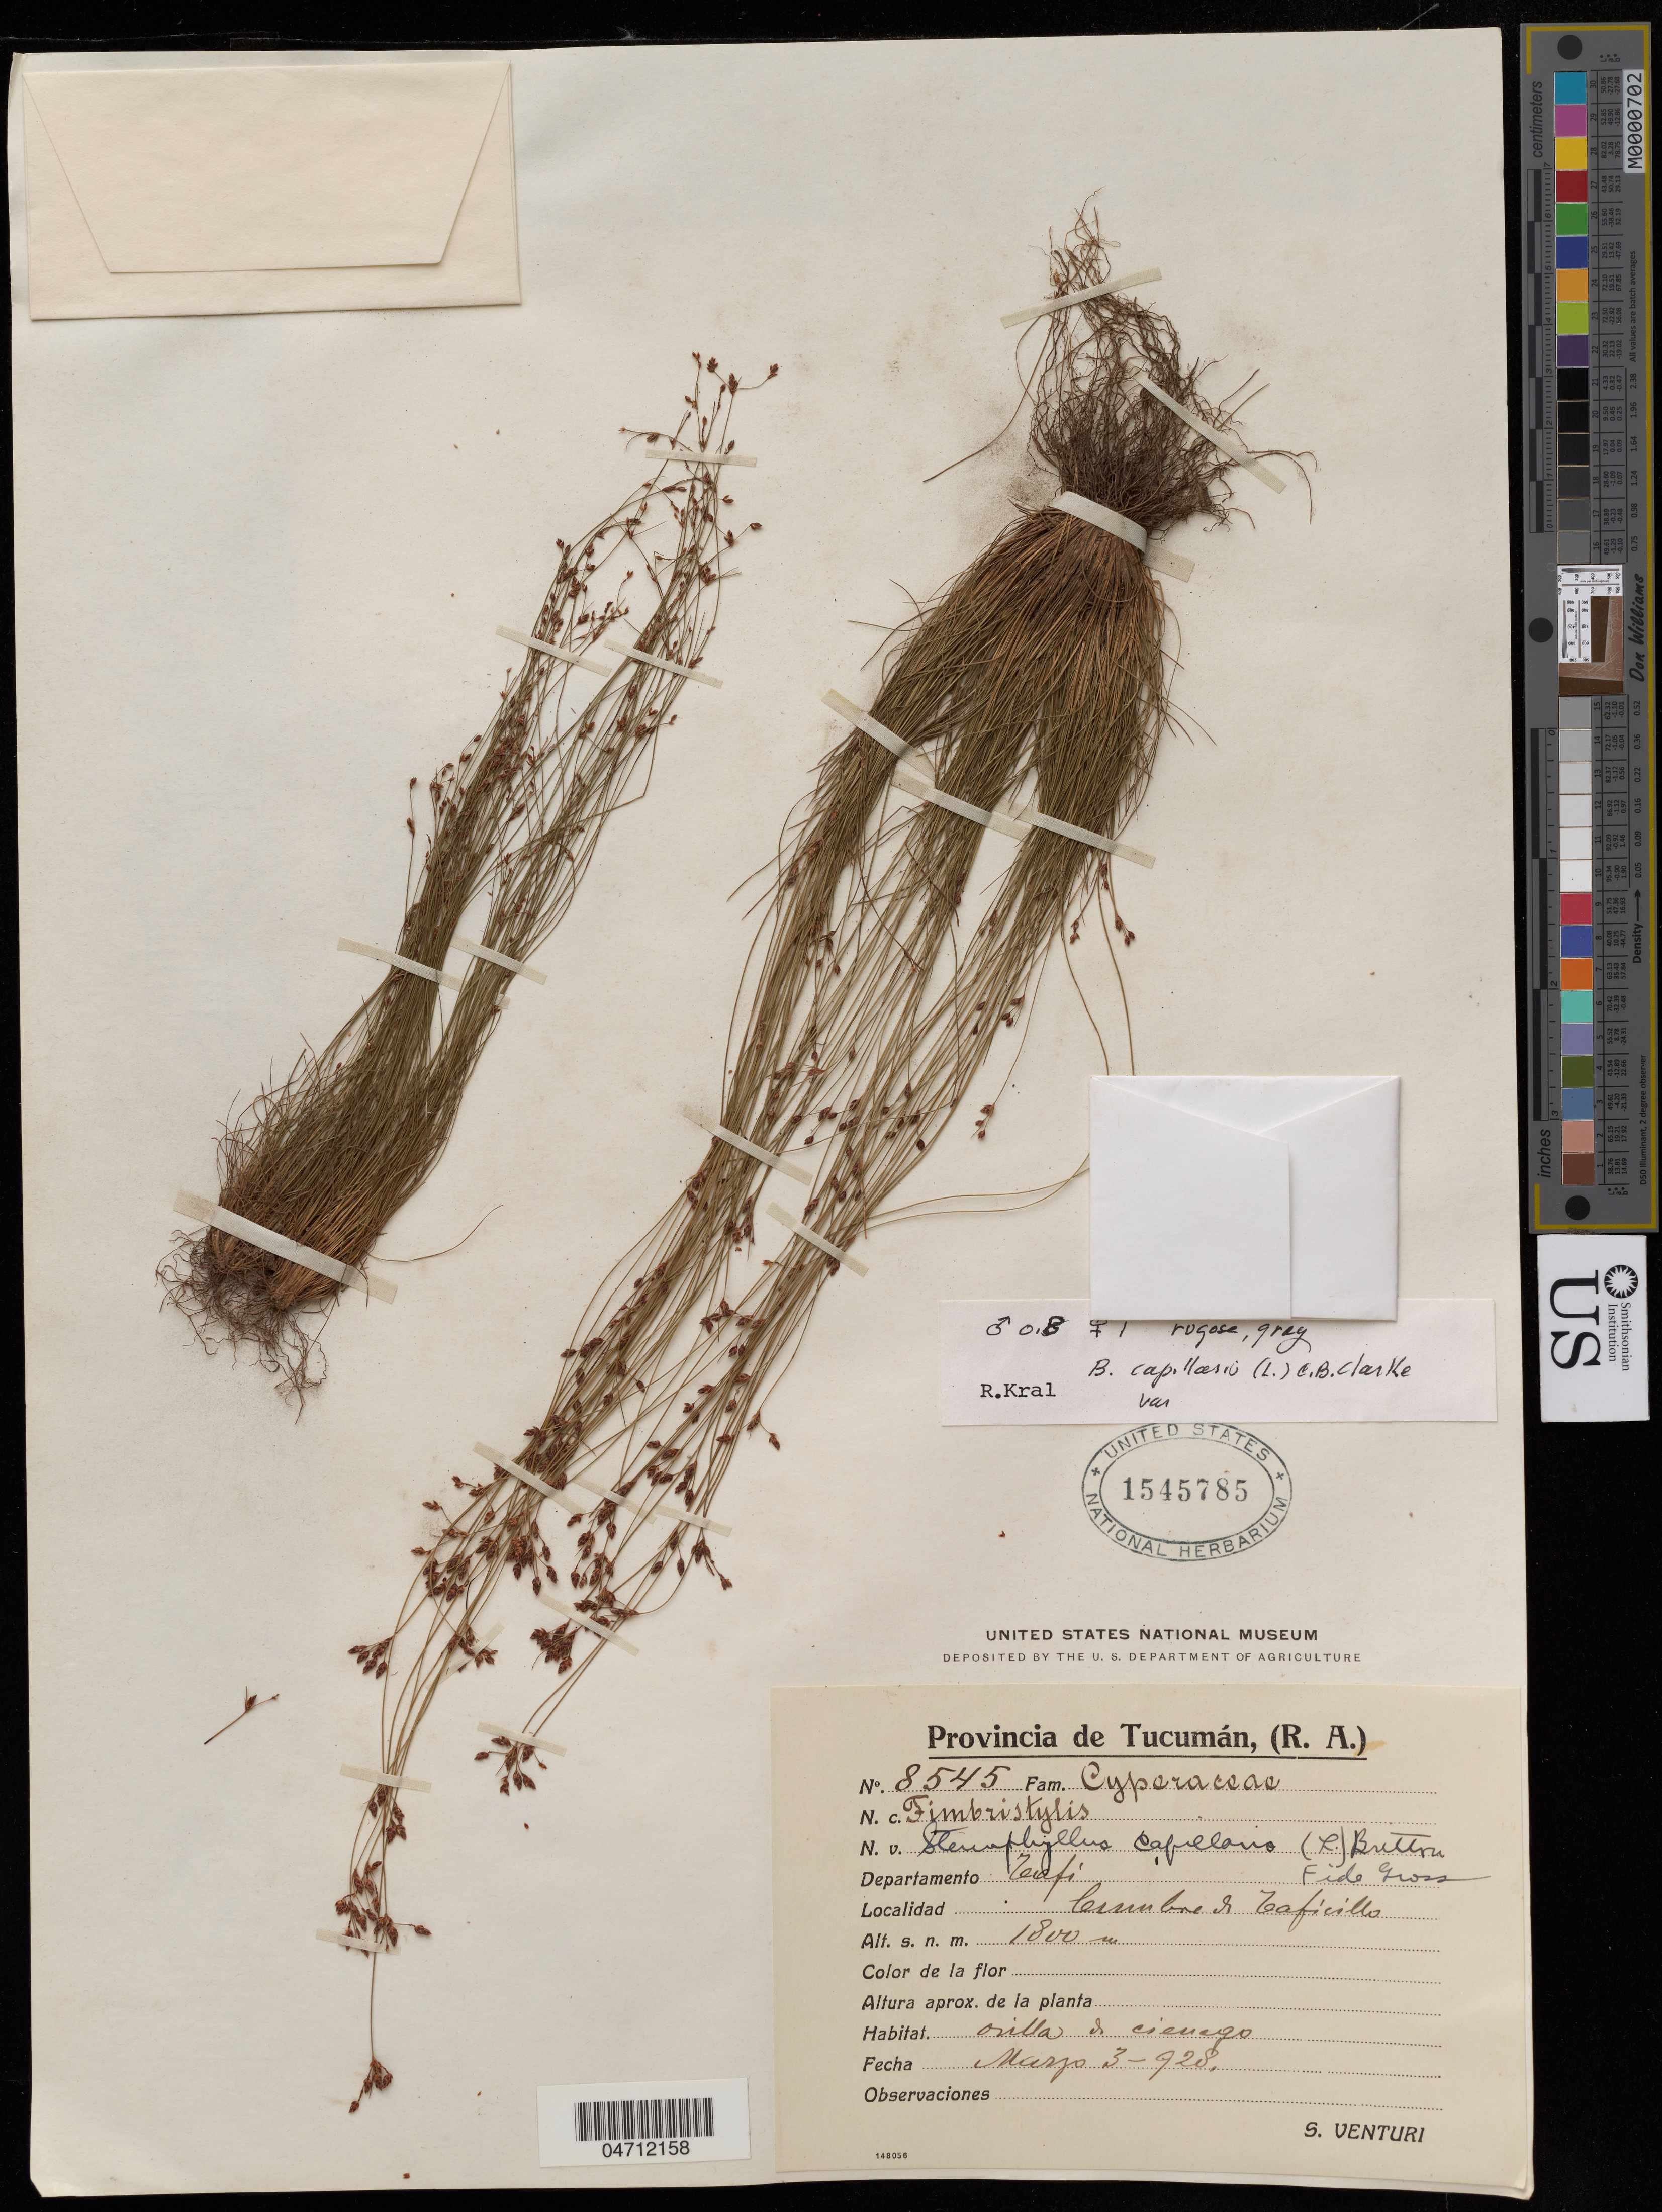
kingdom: Plantae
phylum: Tracheophyta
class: Liliopsida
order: Poales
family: Cyperaceae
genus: Bulbostylis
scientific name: Bulbostylis capillaris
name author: (L.) Kunth ex C.B. Clarke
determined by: Kral, Robert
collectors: S. Venturi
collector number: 8545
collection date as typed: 03 Mar 1928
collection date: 1928-03-03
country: Argentina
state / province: Tucumán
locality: Dept. Tafi, Cumbre de Taficillo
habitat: Orilla & cienego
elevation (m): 1800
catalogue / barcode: US 1545785